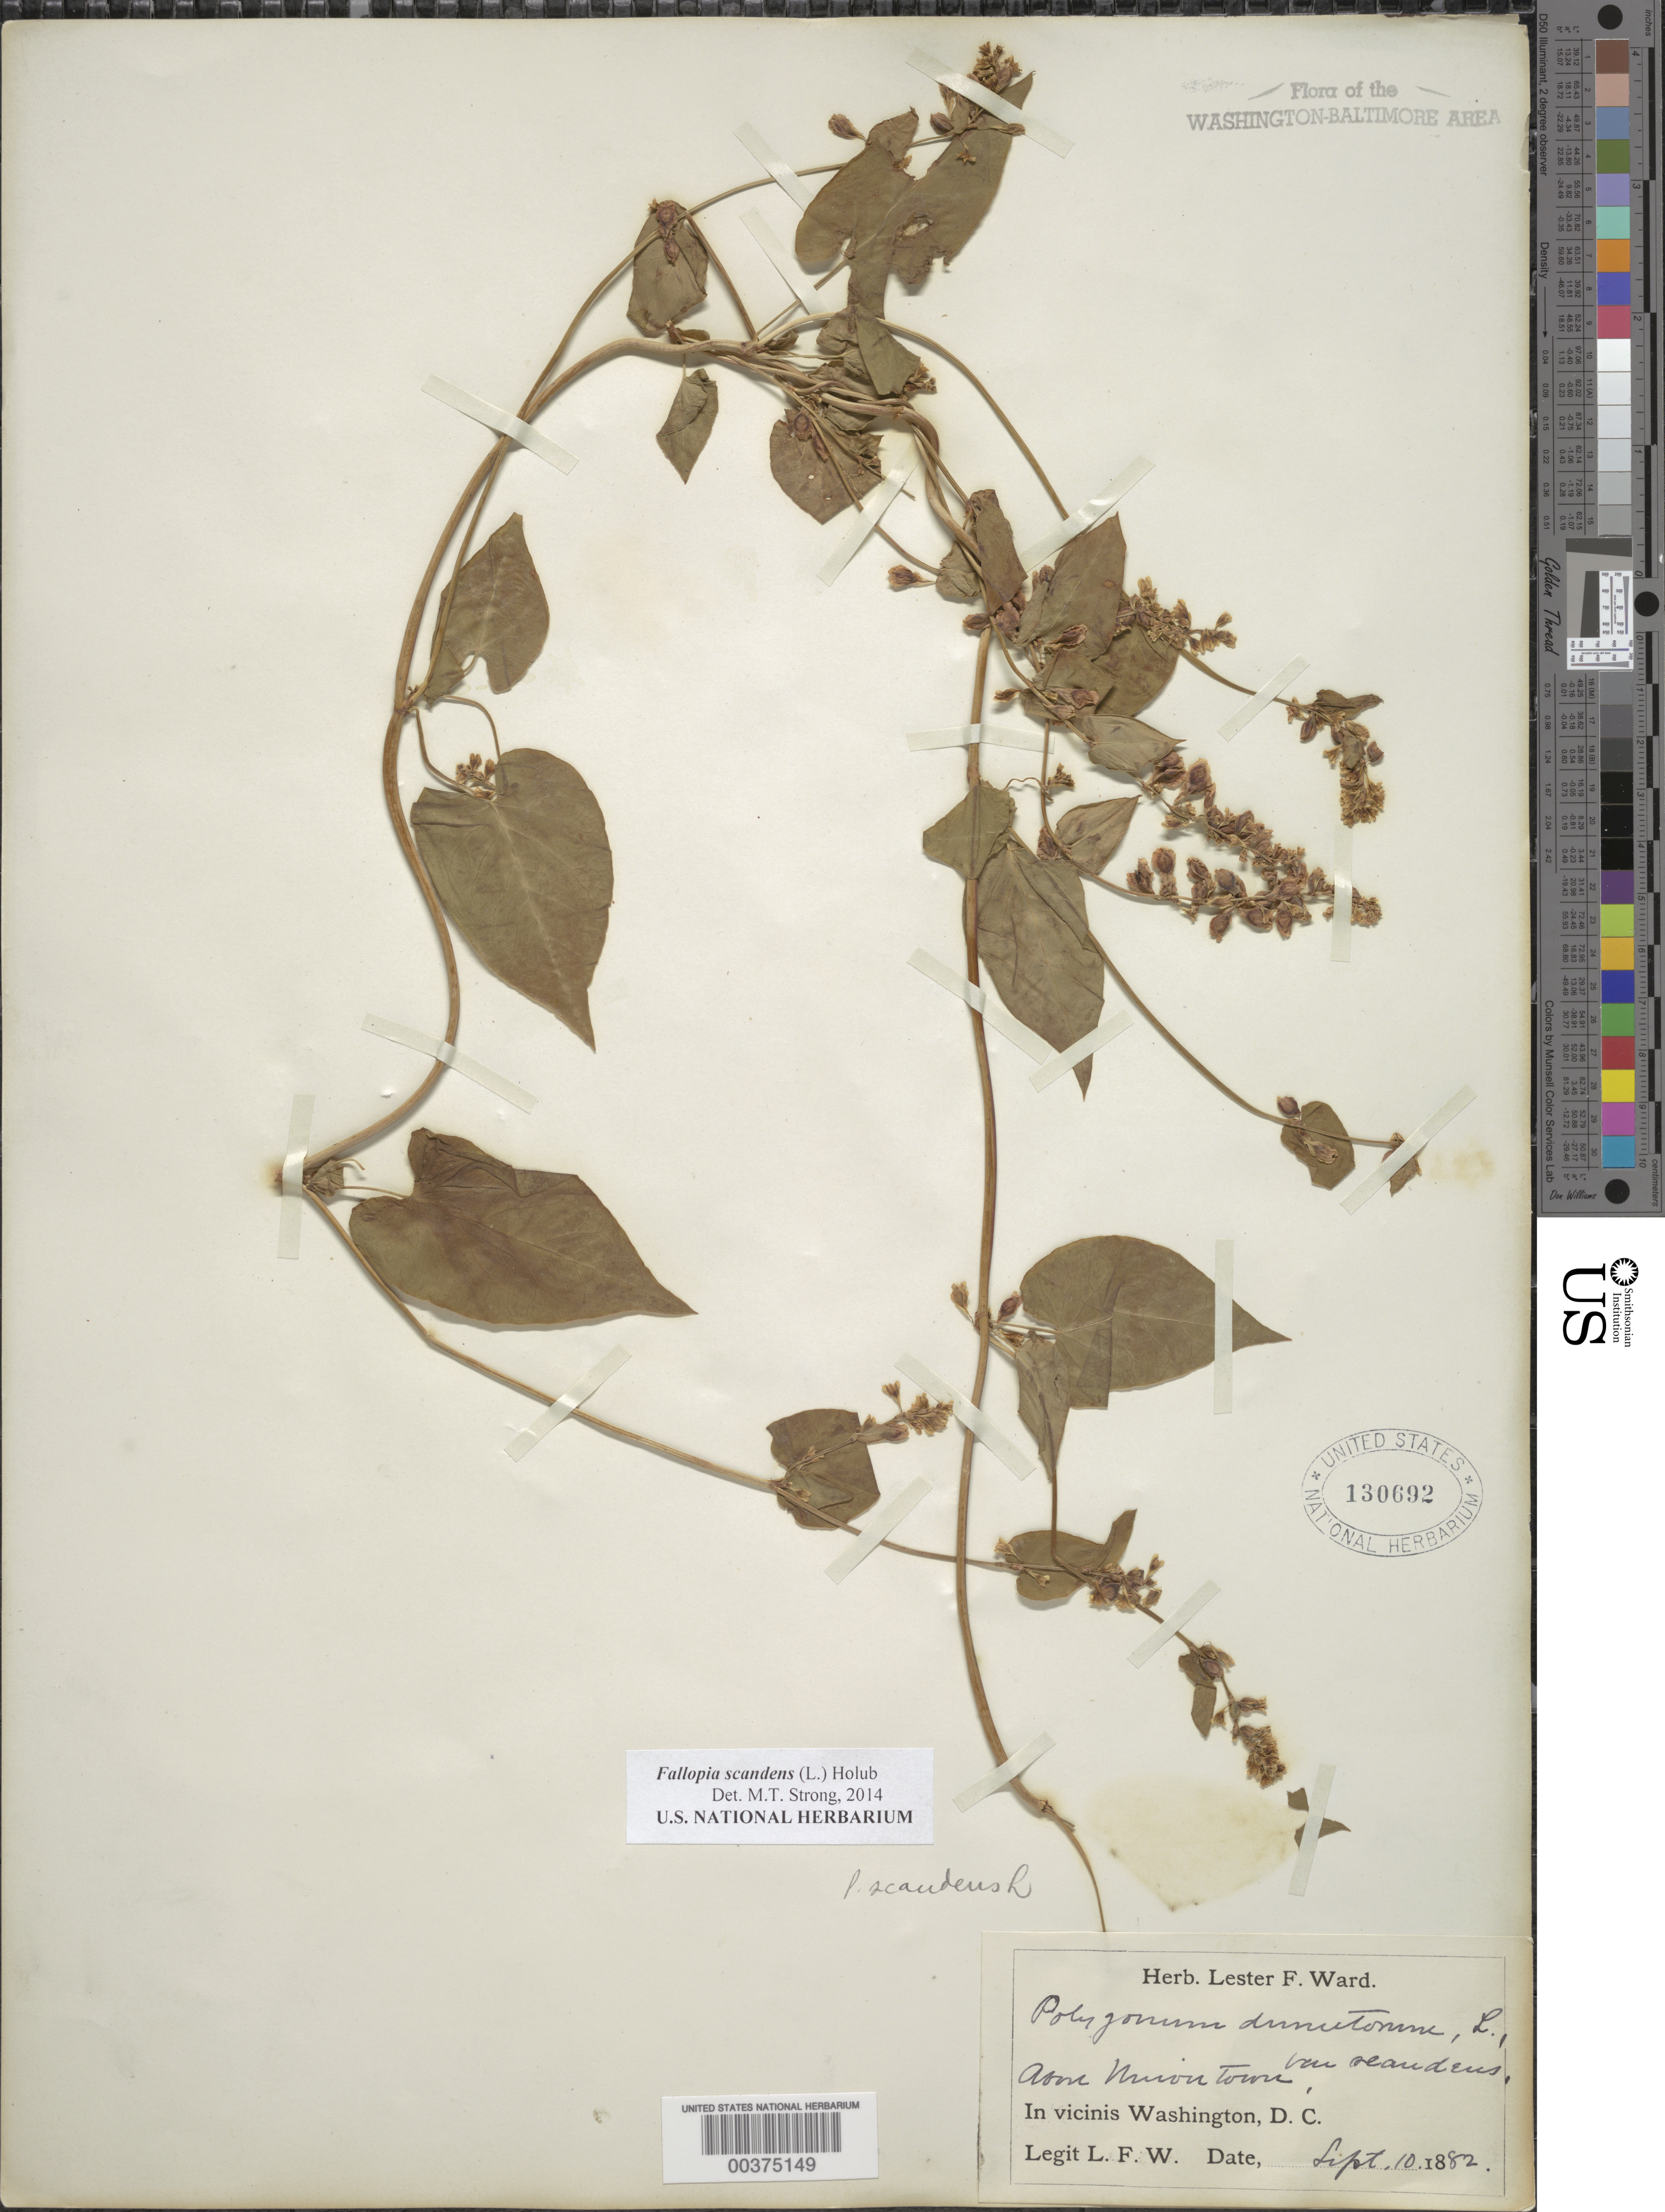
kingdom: Plantae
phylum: Tracheophyta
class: Magnoliopsida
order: Caryophyllales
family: Polygonaceae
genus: Fallopia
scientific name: Fallopia scandens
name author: (L.) Holub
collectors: L. F. Ward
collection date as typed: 10 Sep 1882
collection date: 1882-09-10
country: United States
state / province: District of Columbia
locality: Above Uniontown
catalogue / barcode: US 130692